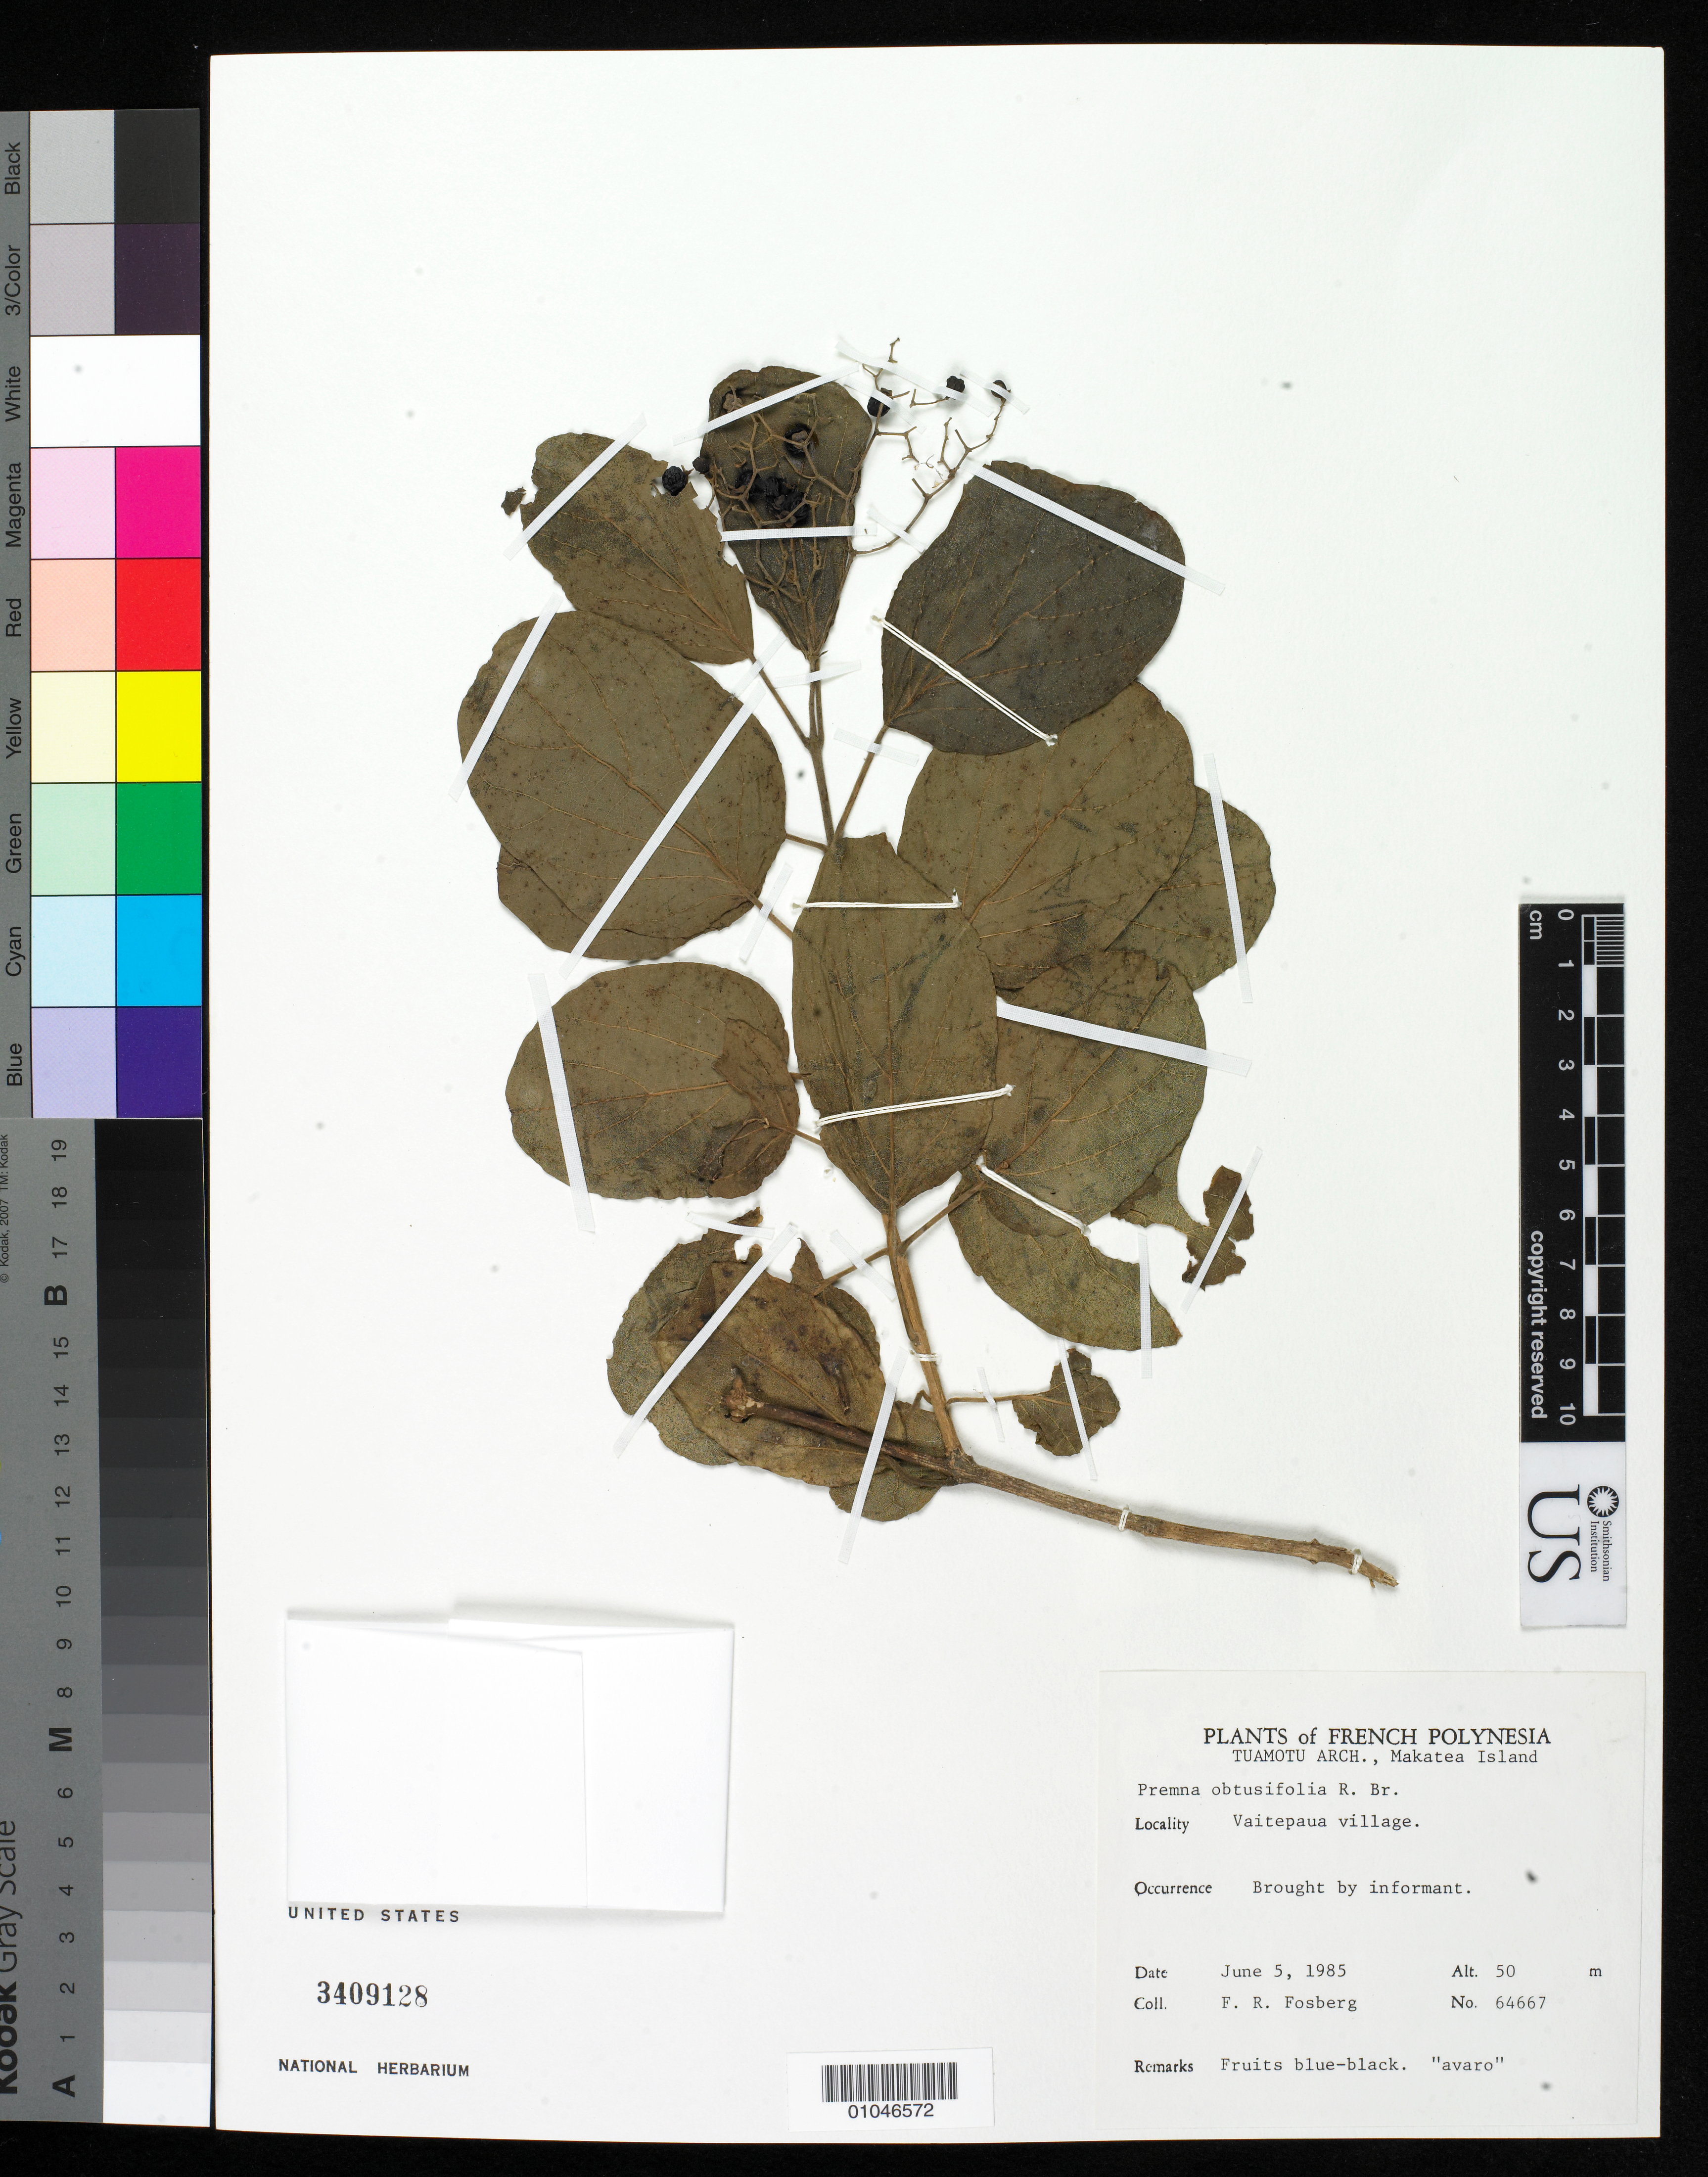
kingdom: Plantae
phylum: Tracheophyta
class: Magnoliopsida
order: Lamiales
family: Lamiaceae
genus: Premna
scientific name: Premna obtusifolia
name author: R. Br.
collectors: F. R. Fosberg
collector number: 64667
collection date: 1985-06-05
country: French Polynesia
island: Makatea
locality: Vaitepaua village, Makatea Island, Tuamoto Arch., French Polynesia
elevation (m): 50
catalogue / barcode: US 3409128